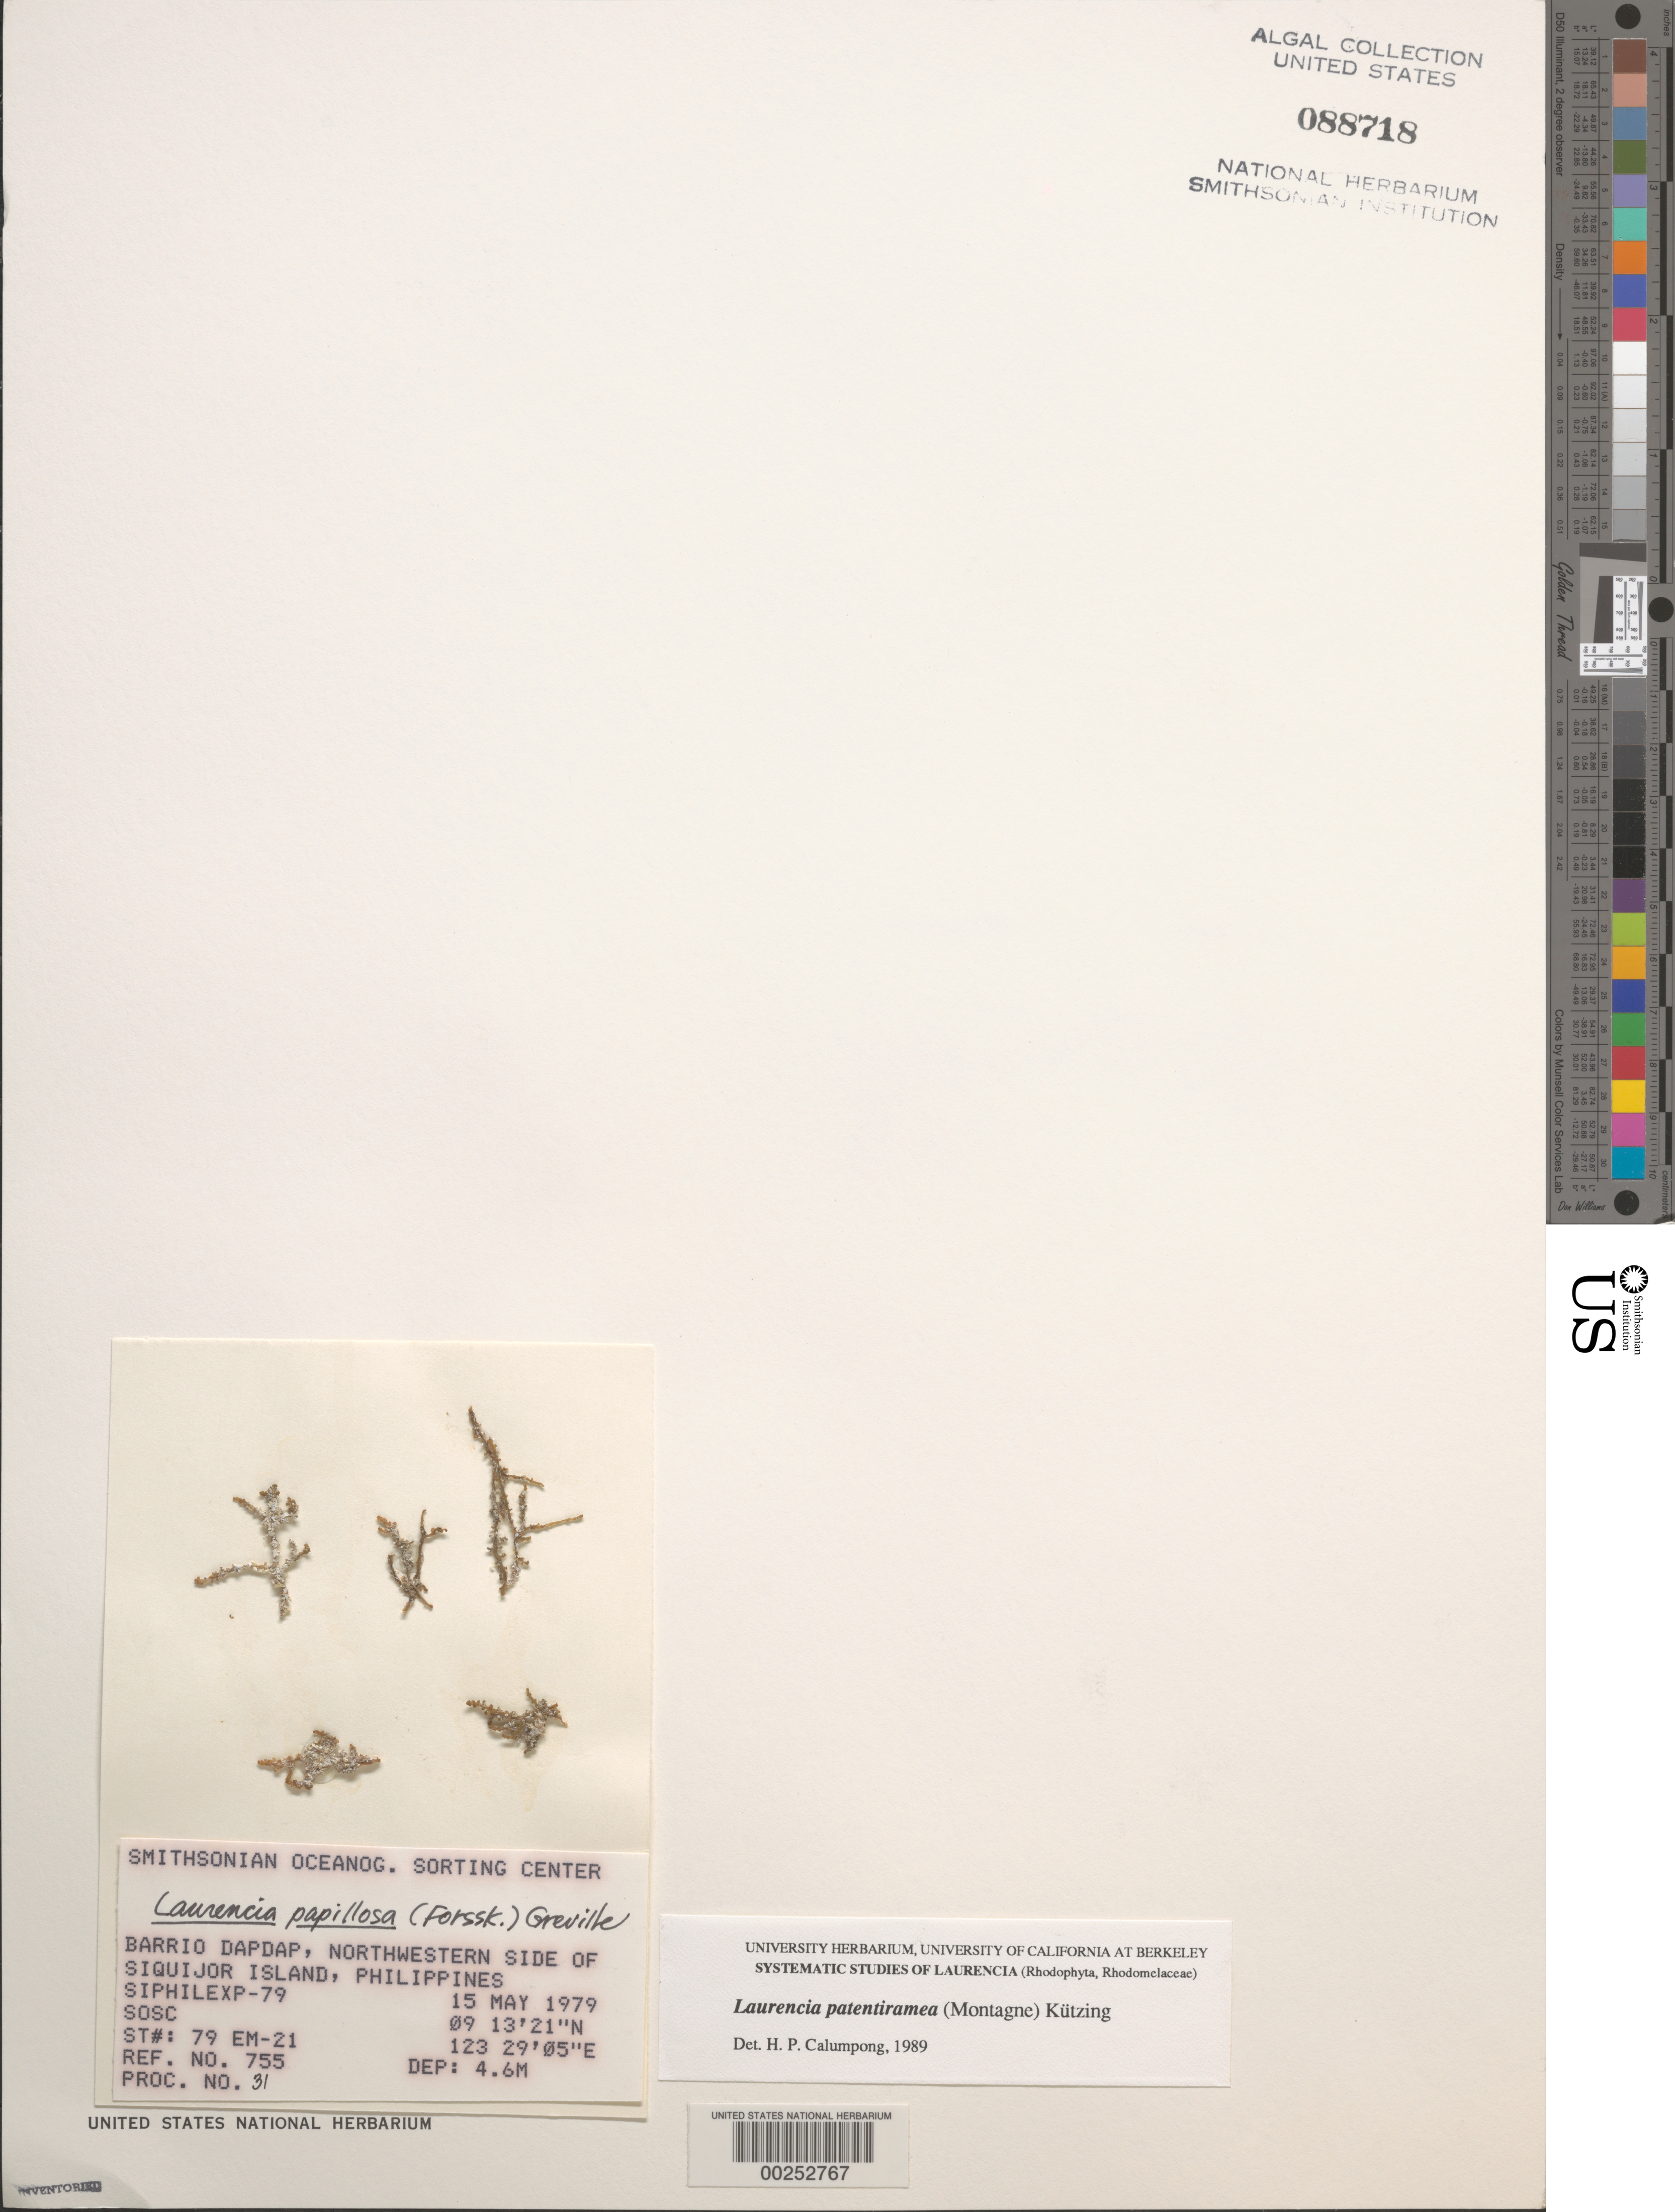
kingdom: Plantae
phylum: Rhodophyta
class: Florideophyceae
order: Ceramiales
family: Rhodomelaceae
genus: Palisada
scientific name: Palisada patentiramea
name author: (Mont.) Cassano et al.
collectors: SOSC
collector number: Station 79 Em-21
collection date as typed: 15 May 1979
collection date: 1979-05-15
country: Philippines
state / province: Central Visayas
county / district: Siquijor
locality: Visayan, Barrio dapdap, siquijor island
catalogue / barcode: US 88718